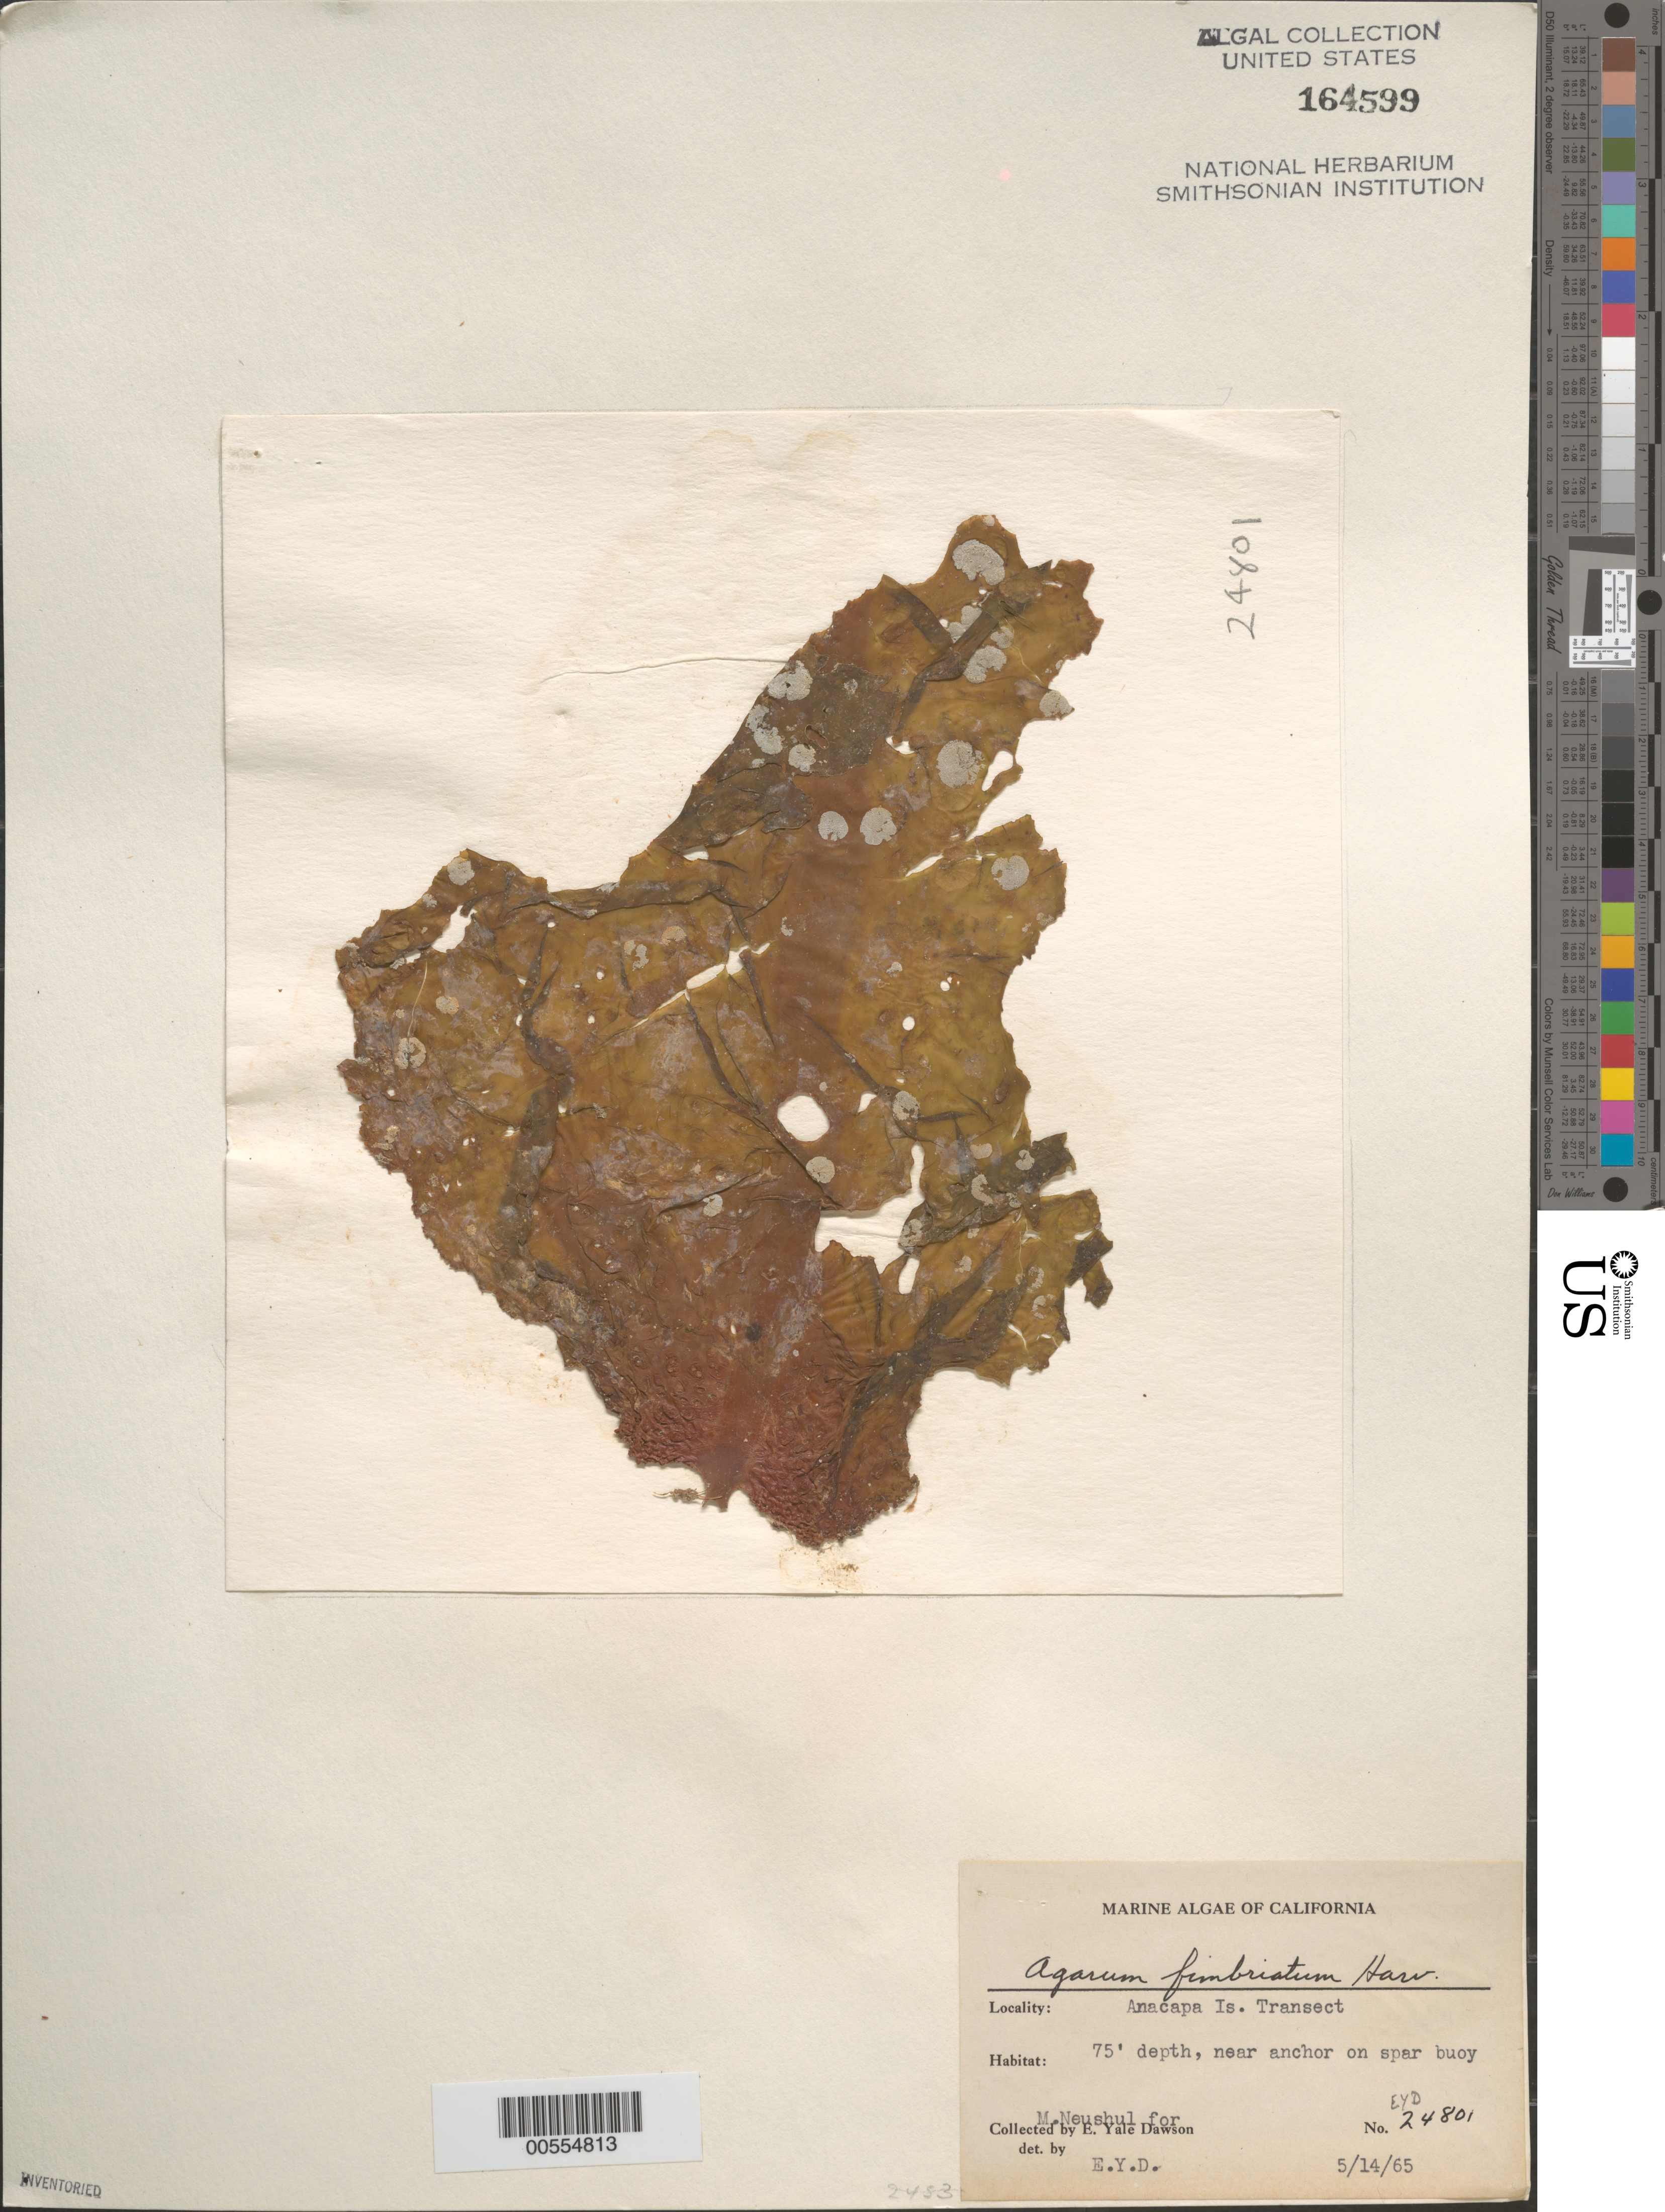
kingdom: Chromista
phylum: Ochrophyta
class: Phaeophyceae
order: Laminariales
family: Agaraceae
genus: Neoagarum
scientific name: Neoagarum fimbriatum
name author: (Harvey) H.Kawai & Hanyuda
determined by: Algae name updating Project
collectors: M. Neushul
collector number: EYD 24801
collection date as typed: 14 May 1965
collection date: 1965-05-14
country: United States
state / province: California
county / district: Ventura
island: Anacapa Island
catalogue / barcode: US 164599